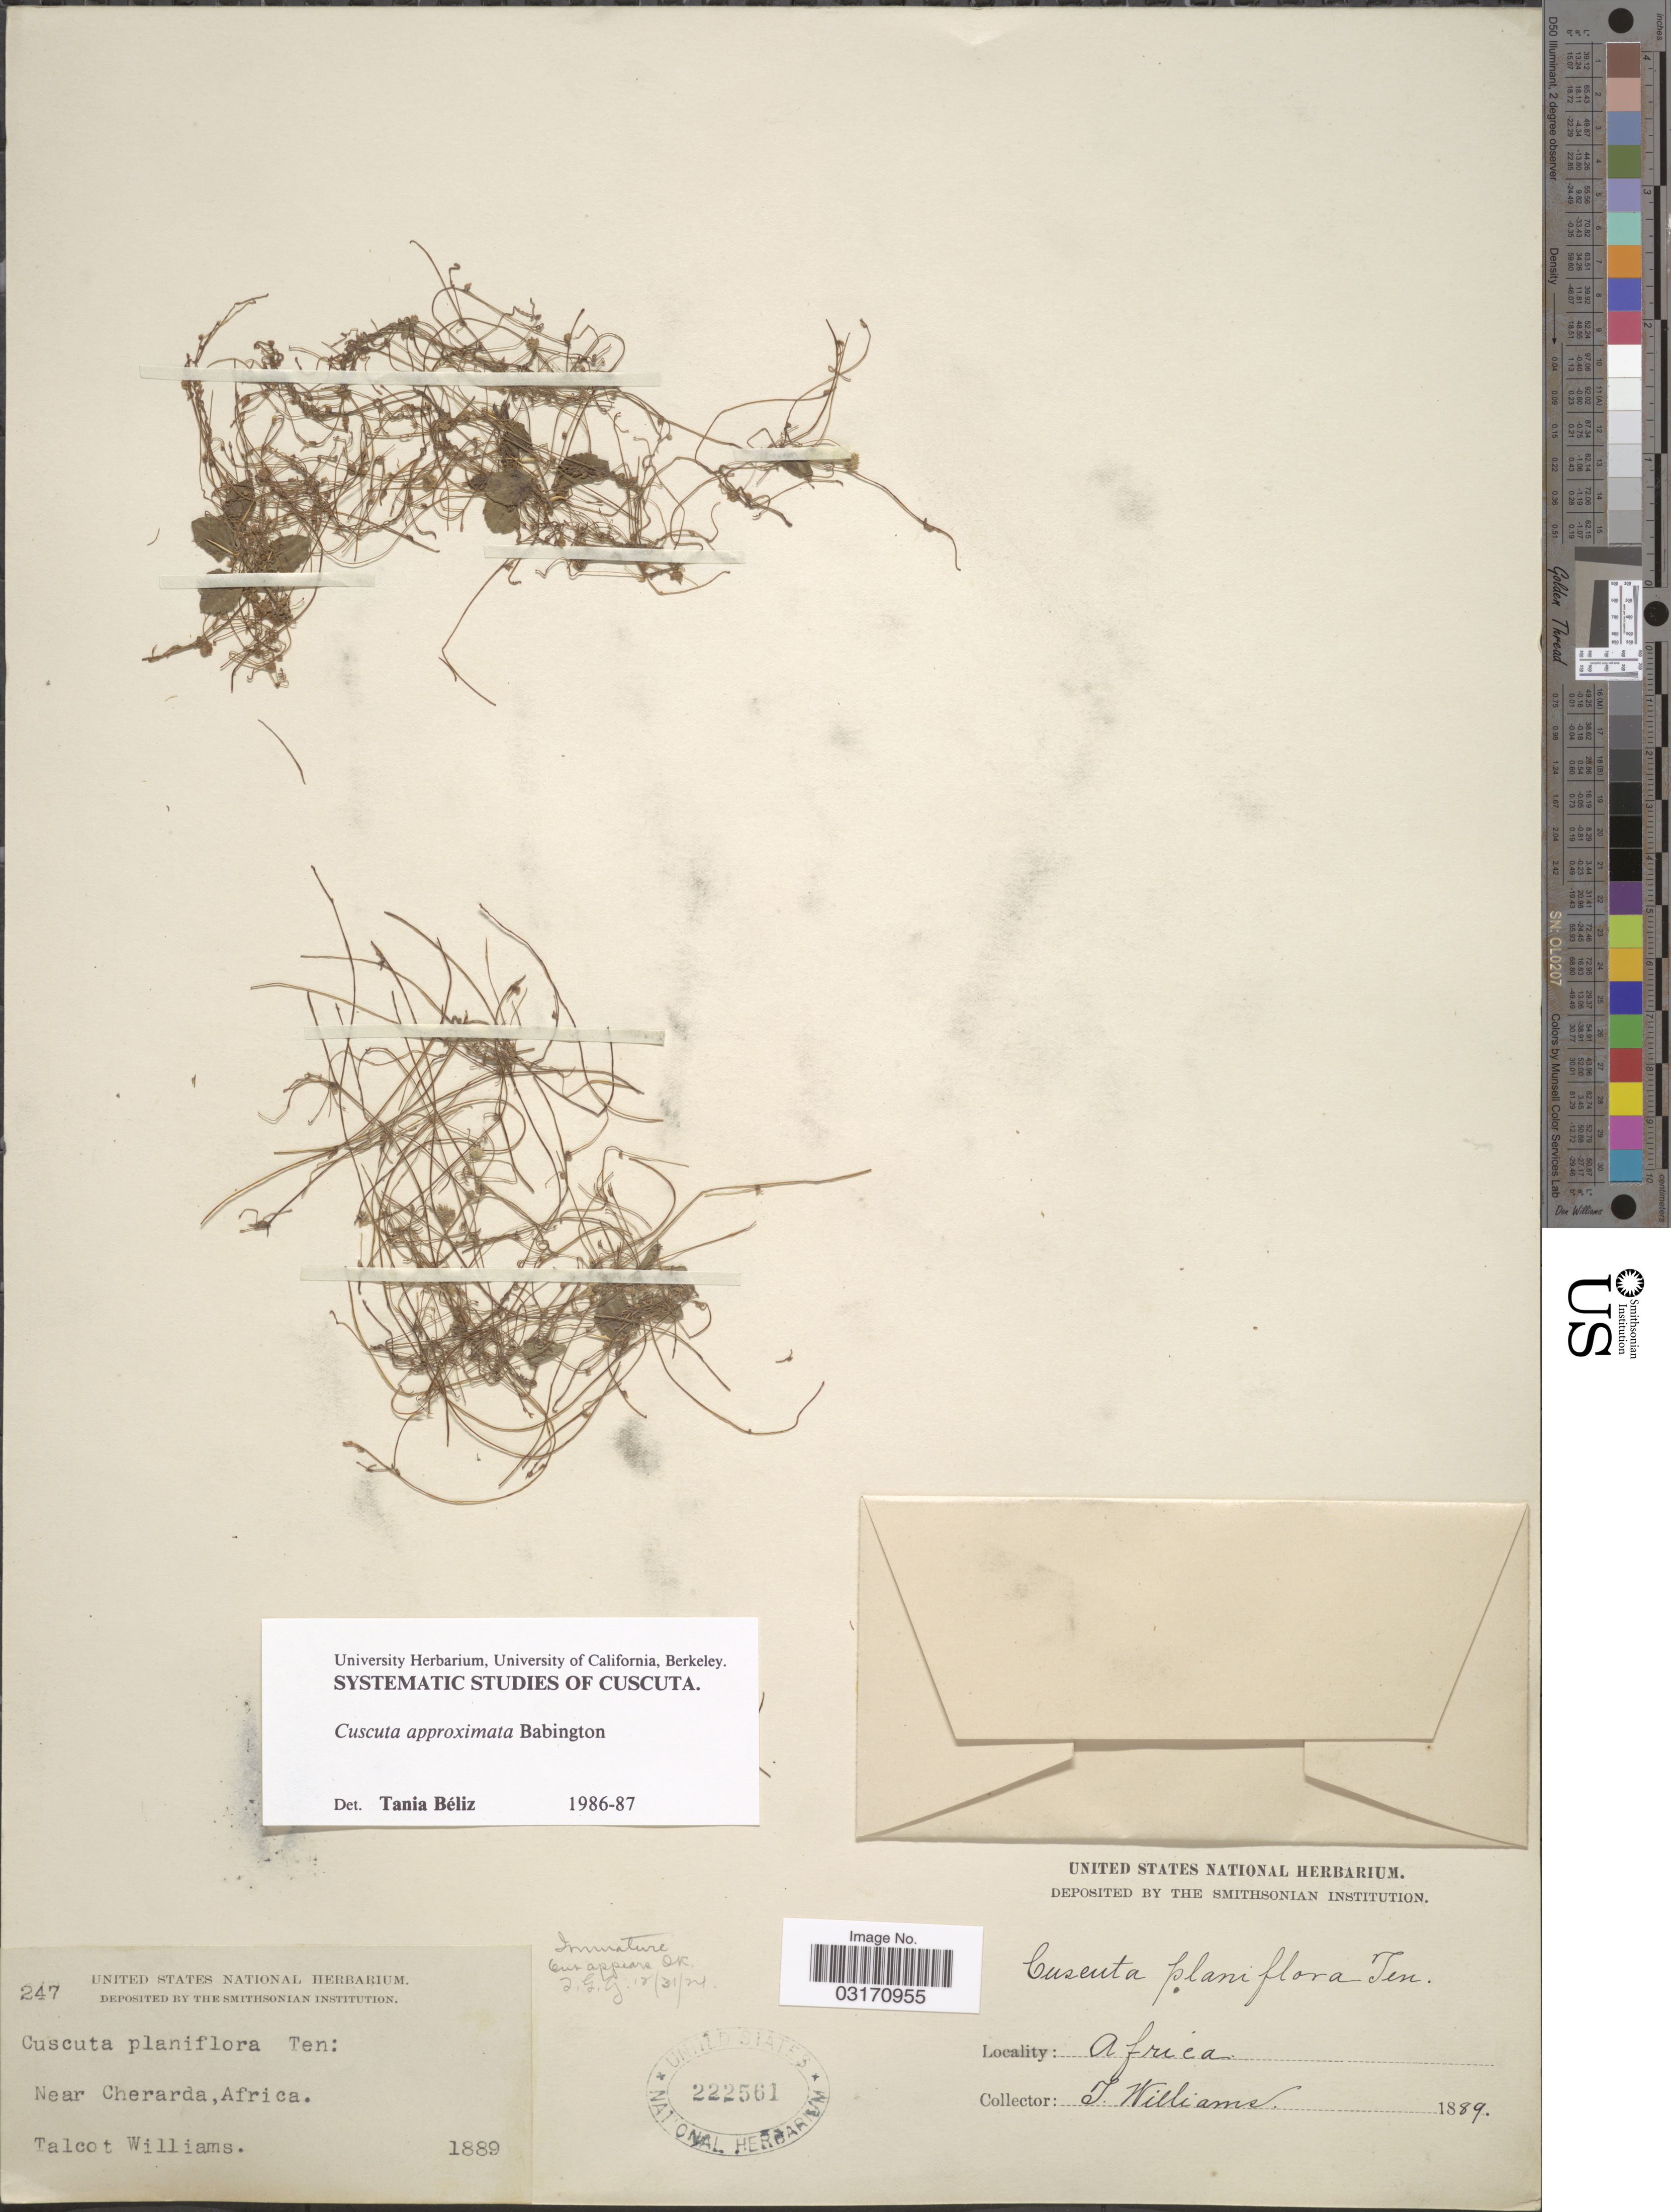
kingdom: Plantae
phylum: Tracheophyta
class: Magnoliopsida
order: Solanales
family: Convolvulaceae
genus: Cuscuta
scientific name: Cuscuta approximata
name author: Bab.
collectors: T. Williams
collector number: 247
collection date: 1889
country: Tunisia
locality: Near Cherarda, Africa.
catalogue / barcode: US 222561